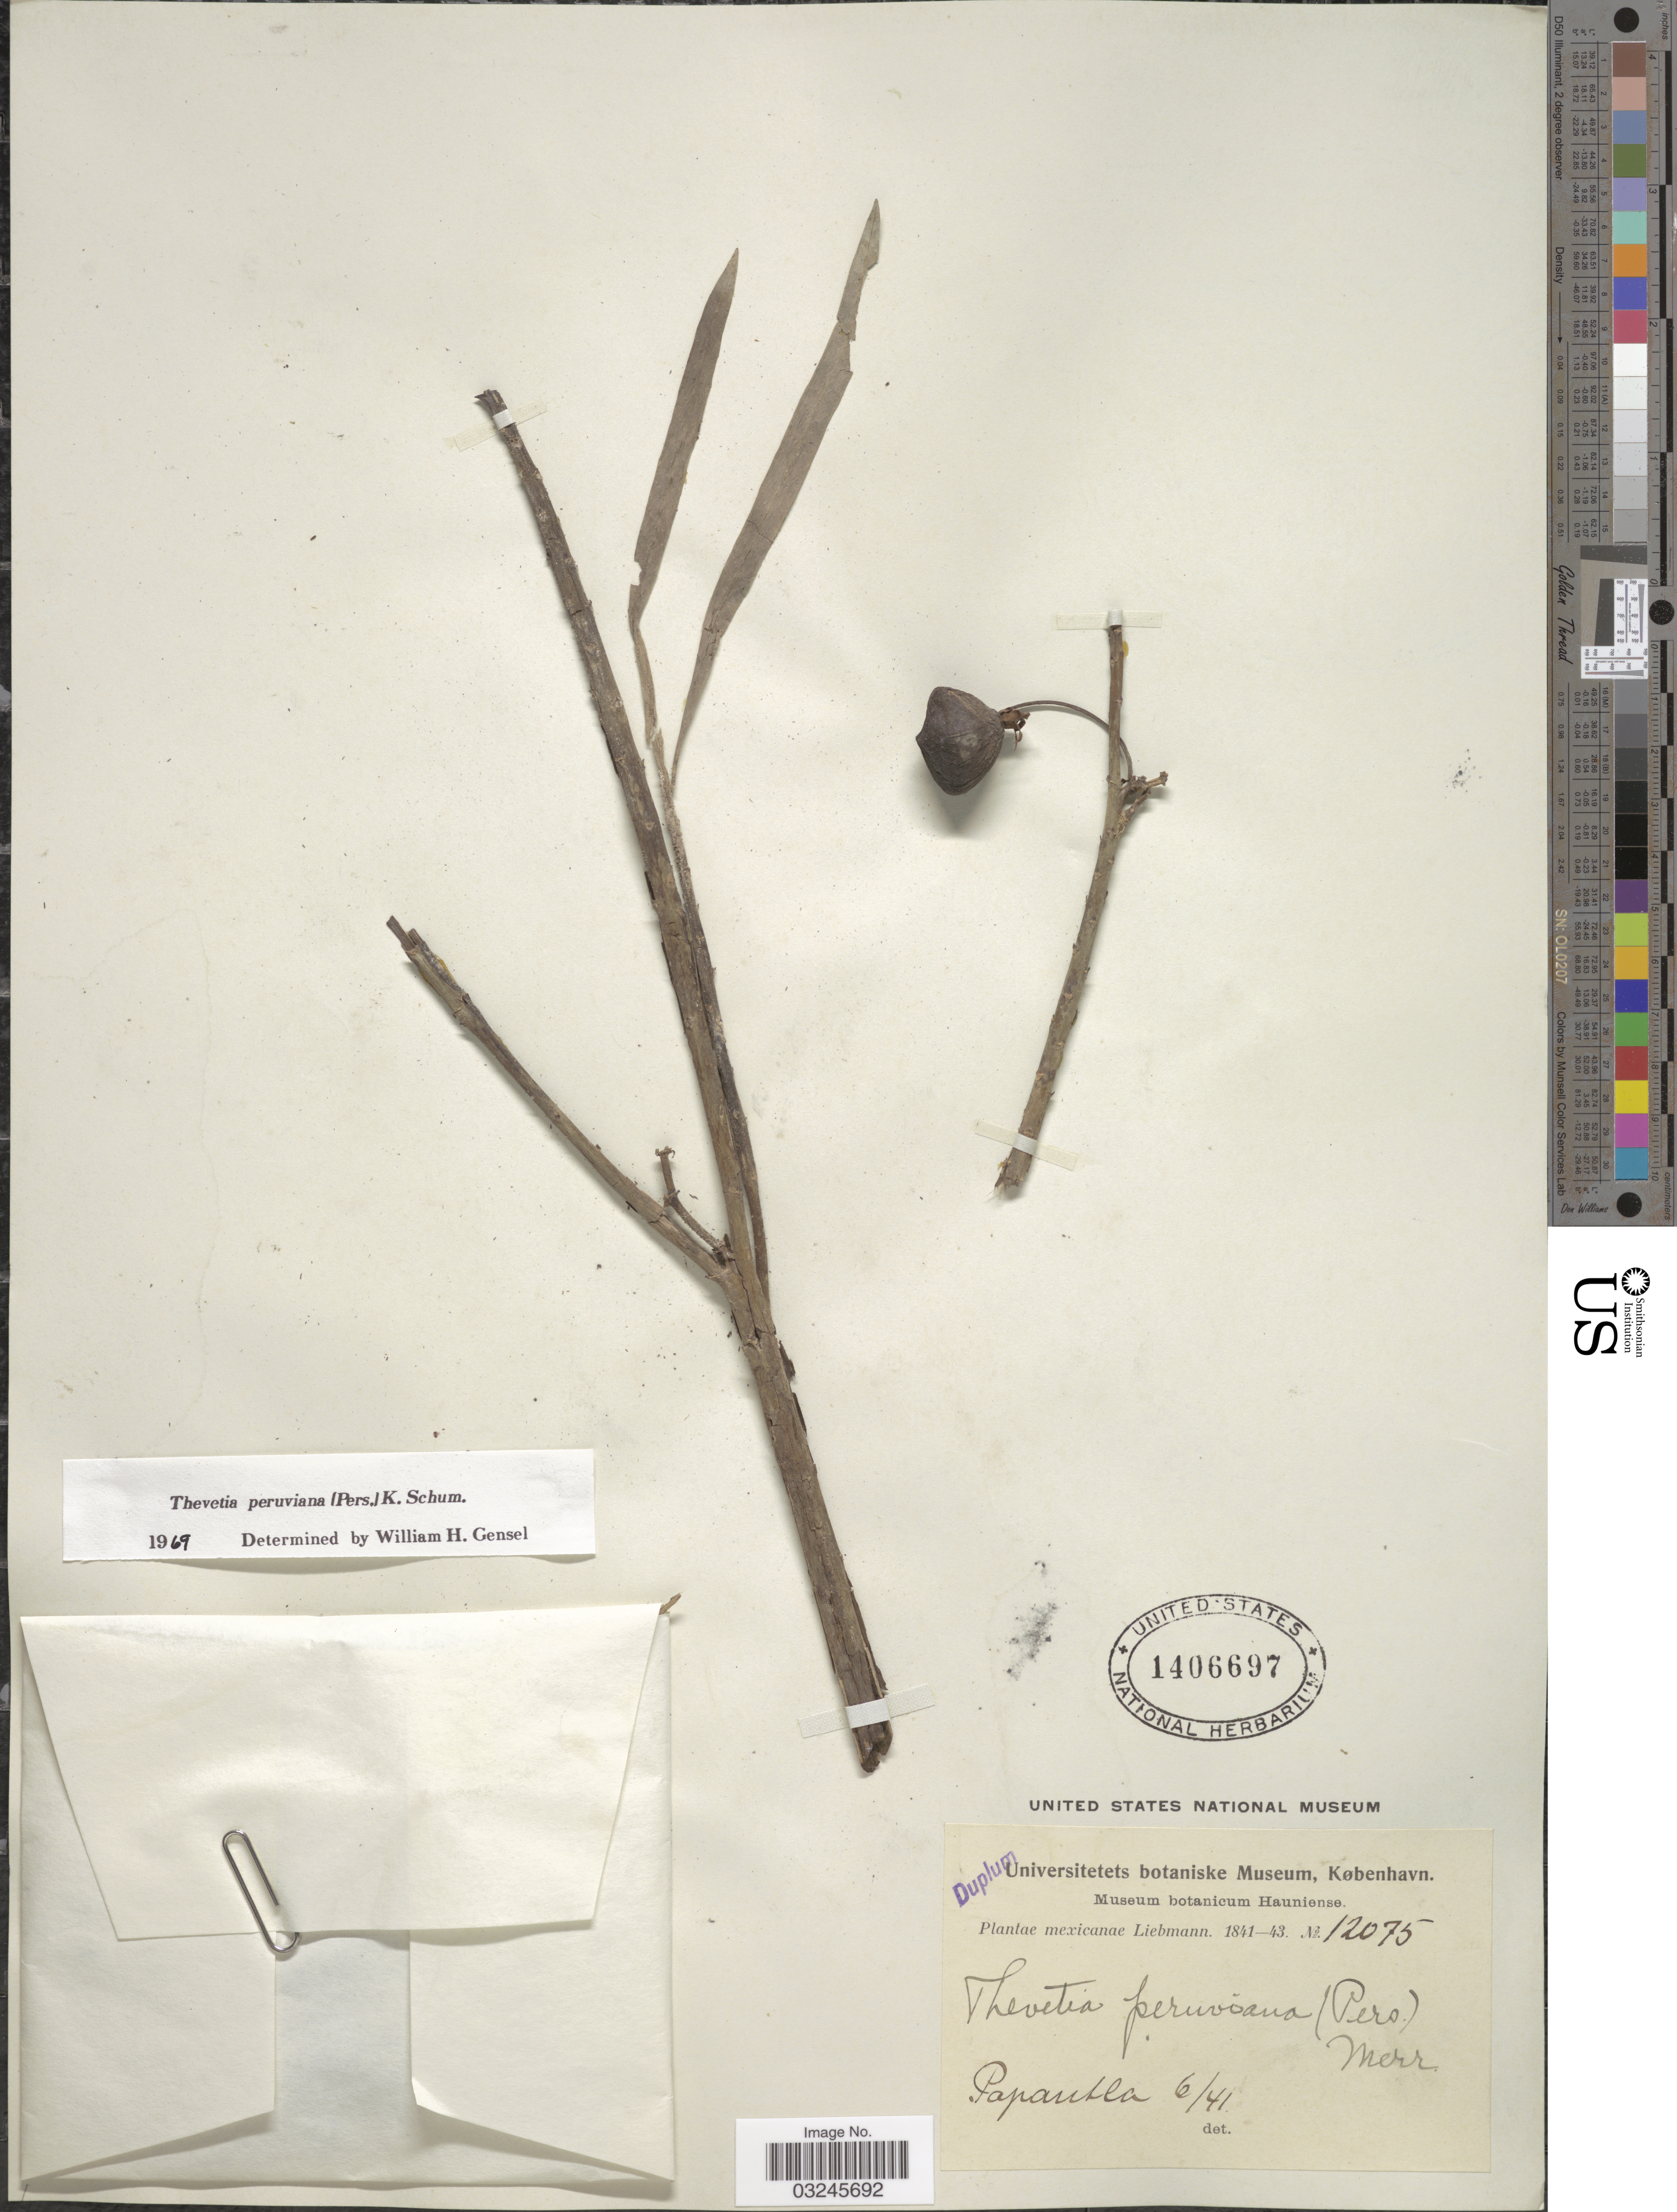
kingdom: Plantae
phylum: Tracheophyta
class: Magnoliopsida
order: Gentianales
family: Apocynaceae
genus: Thevetia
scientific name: Thevetia peruviana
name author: (Pers.) K. Schum.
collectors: Liebmann, --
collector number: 12075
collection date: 1841-06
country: Mexico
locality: Papautla.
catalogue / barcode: US 1406697